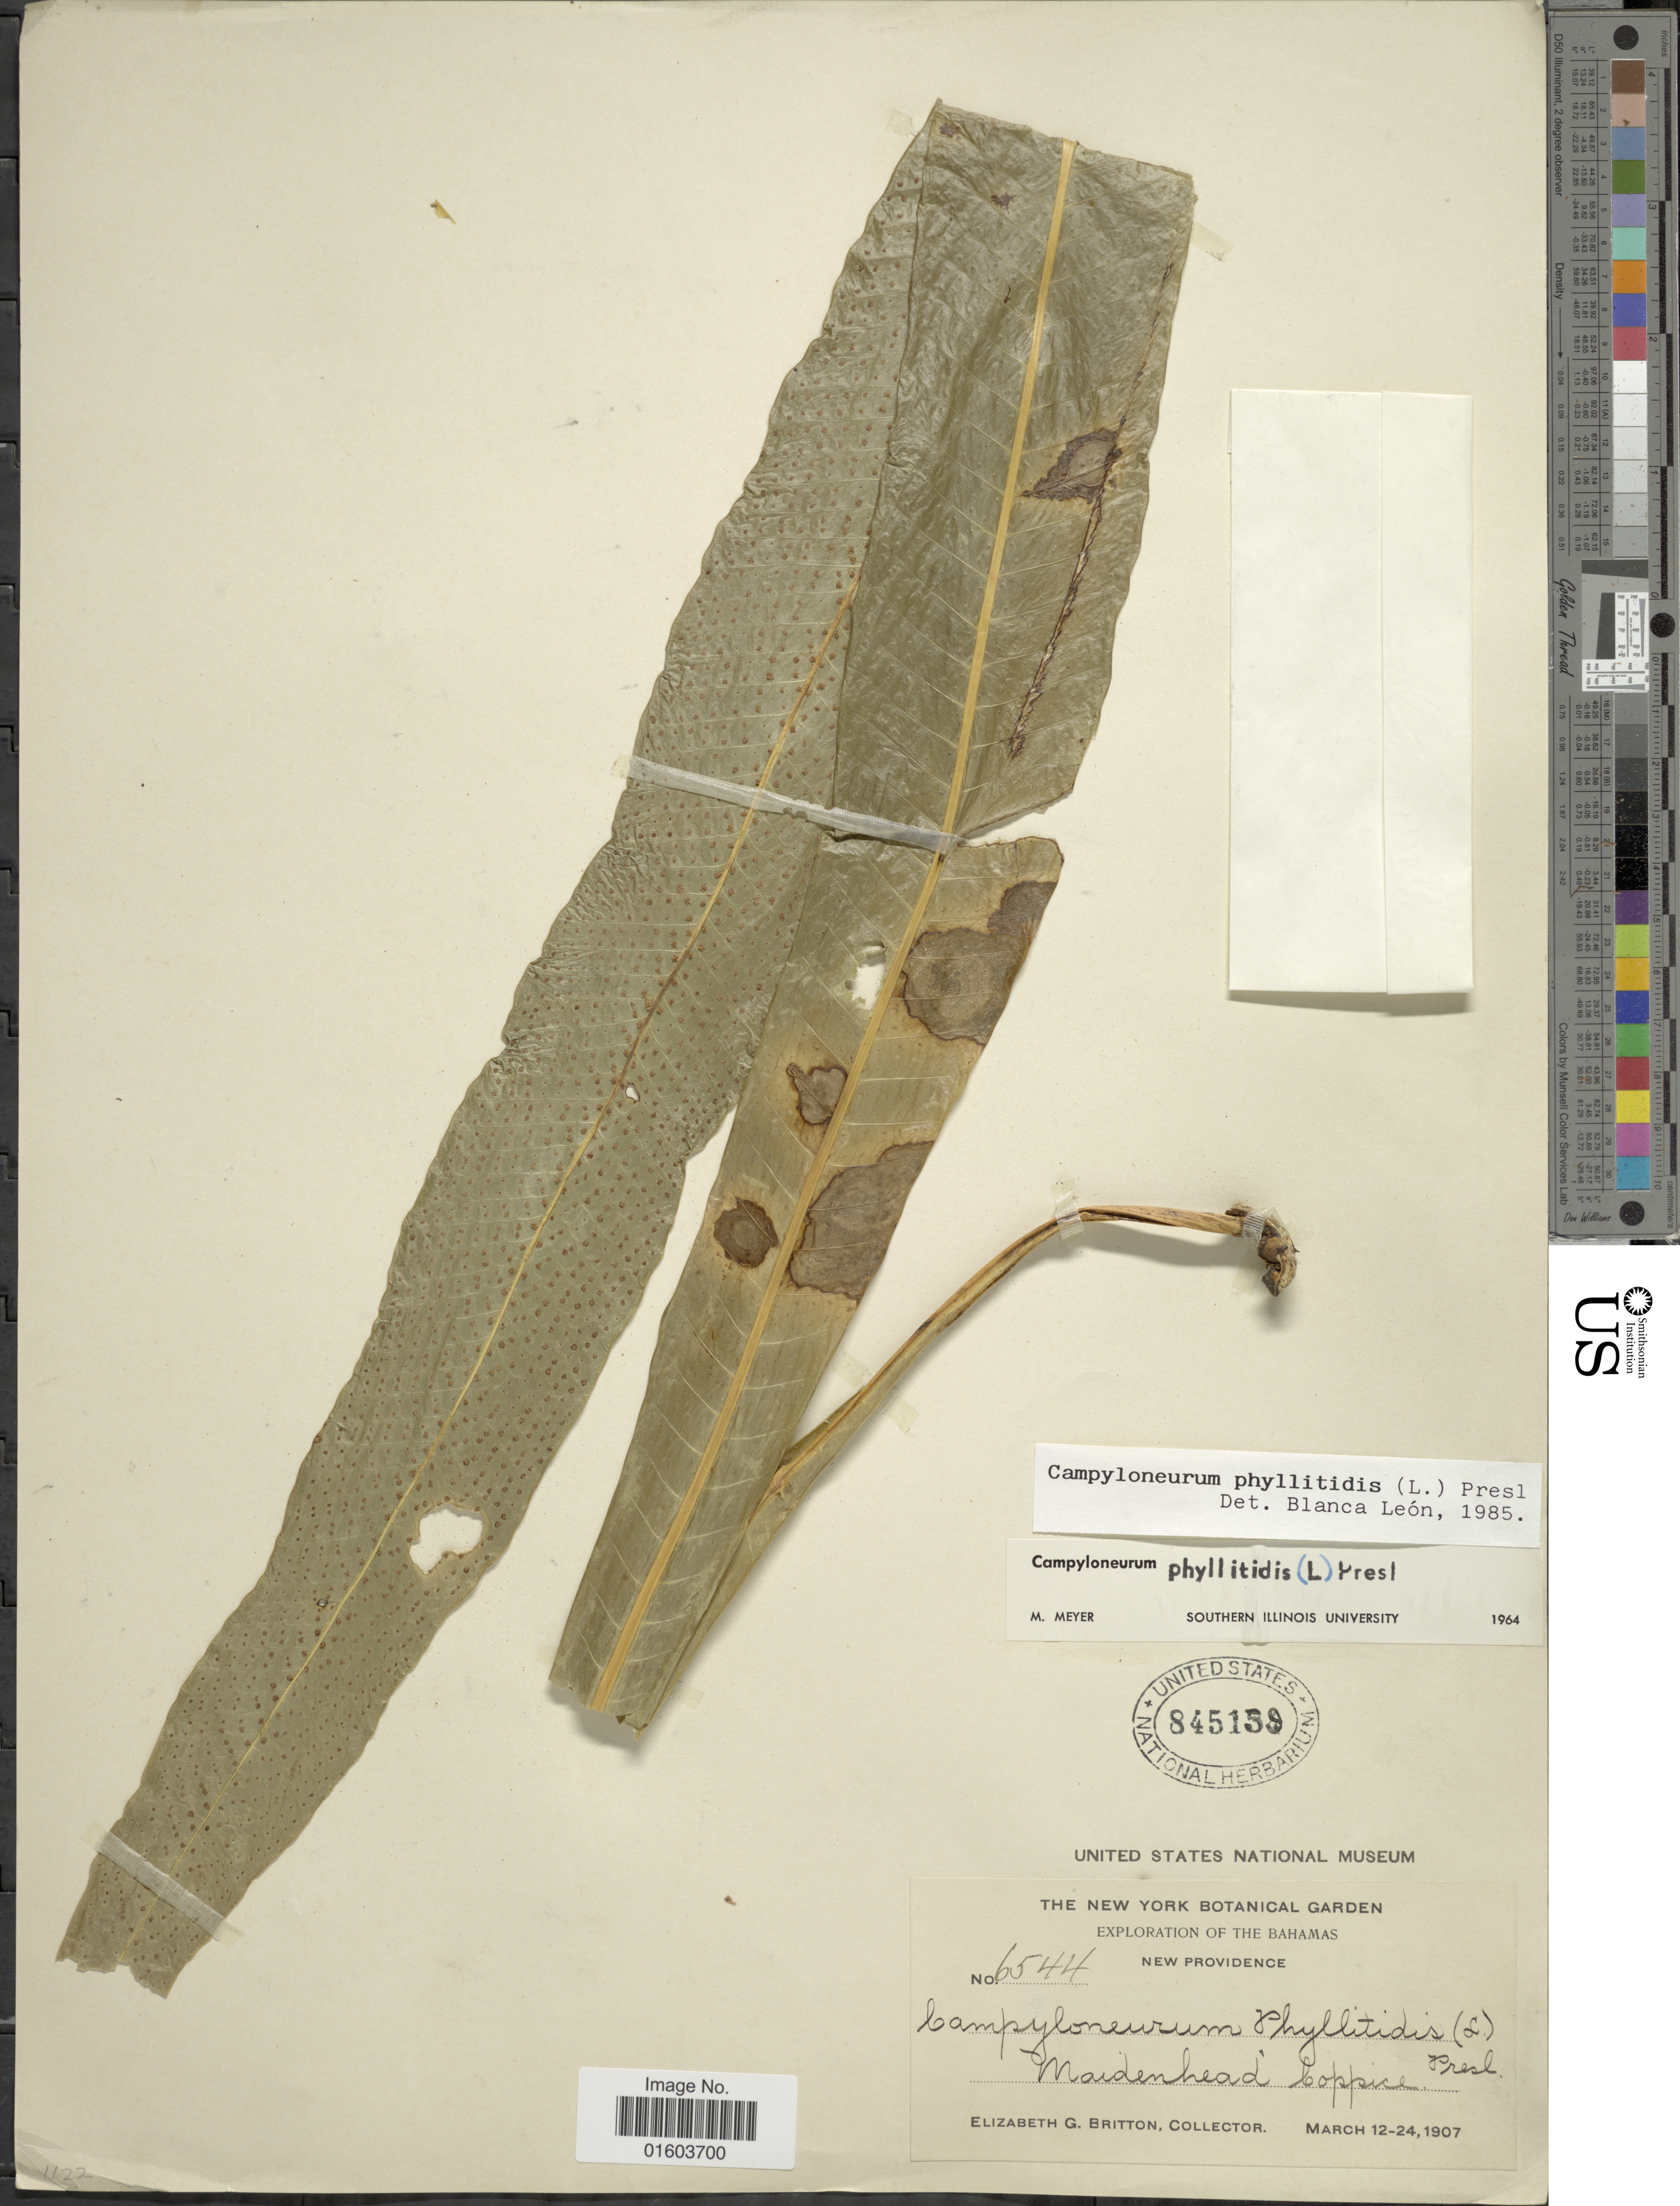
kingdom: Plantae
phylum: Tracheophyta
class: Polypodiopsida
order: Polypodiales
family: Polypodiaceae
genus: Campyloneurum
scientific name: Campyloneurum phyllitidis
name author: (L.) C. Presl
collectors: E. G. Britton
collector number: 6544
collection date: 1907-03-12/1907-03-24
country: Bahamas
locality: Bahamas, New Providence, Maidenhead Coppice.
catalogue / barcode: US 845138